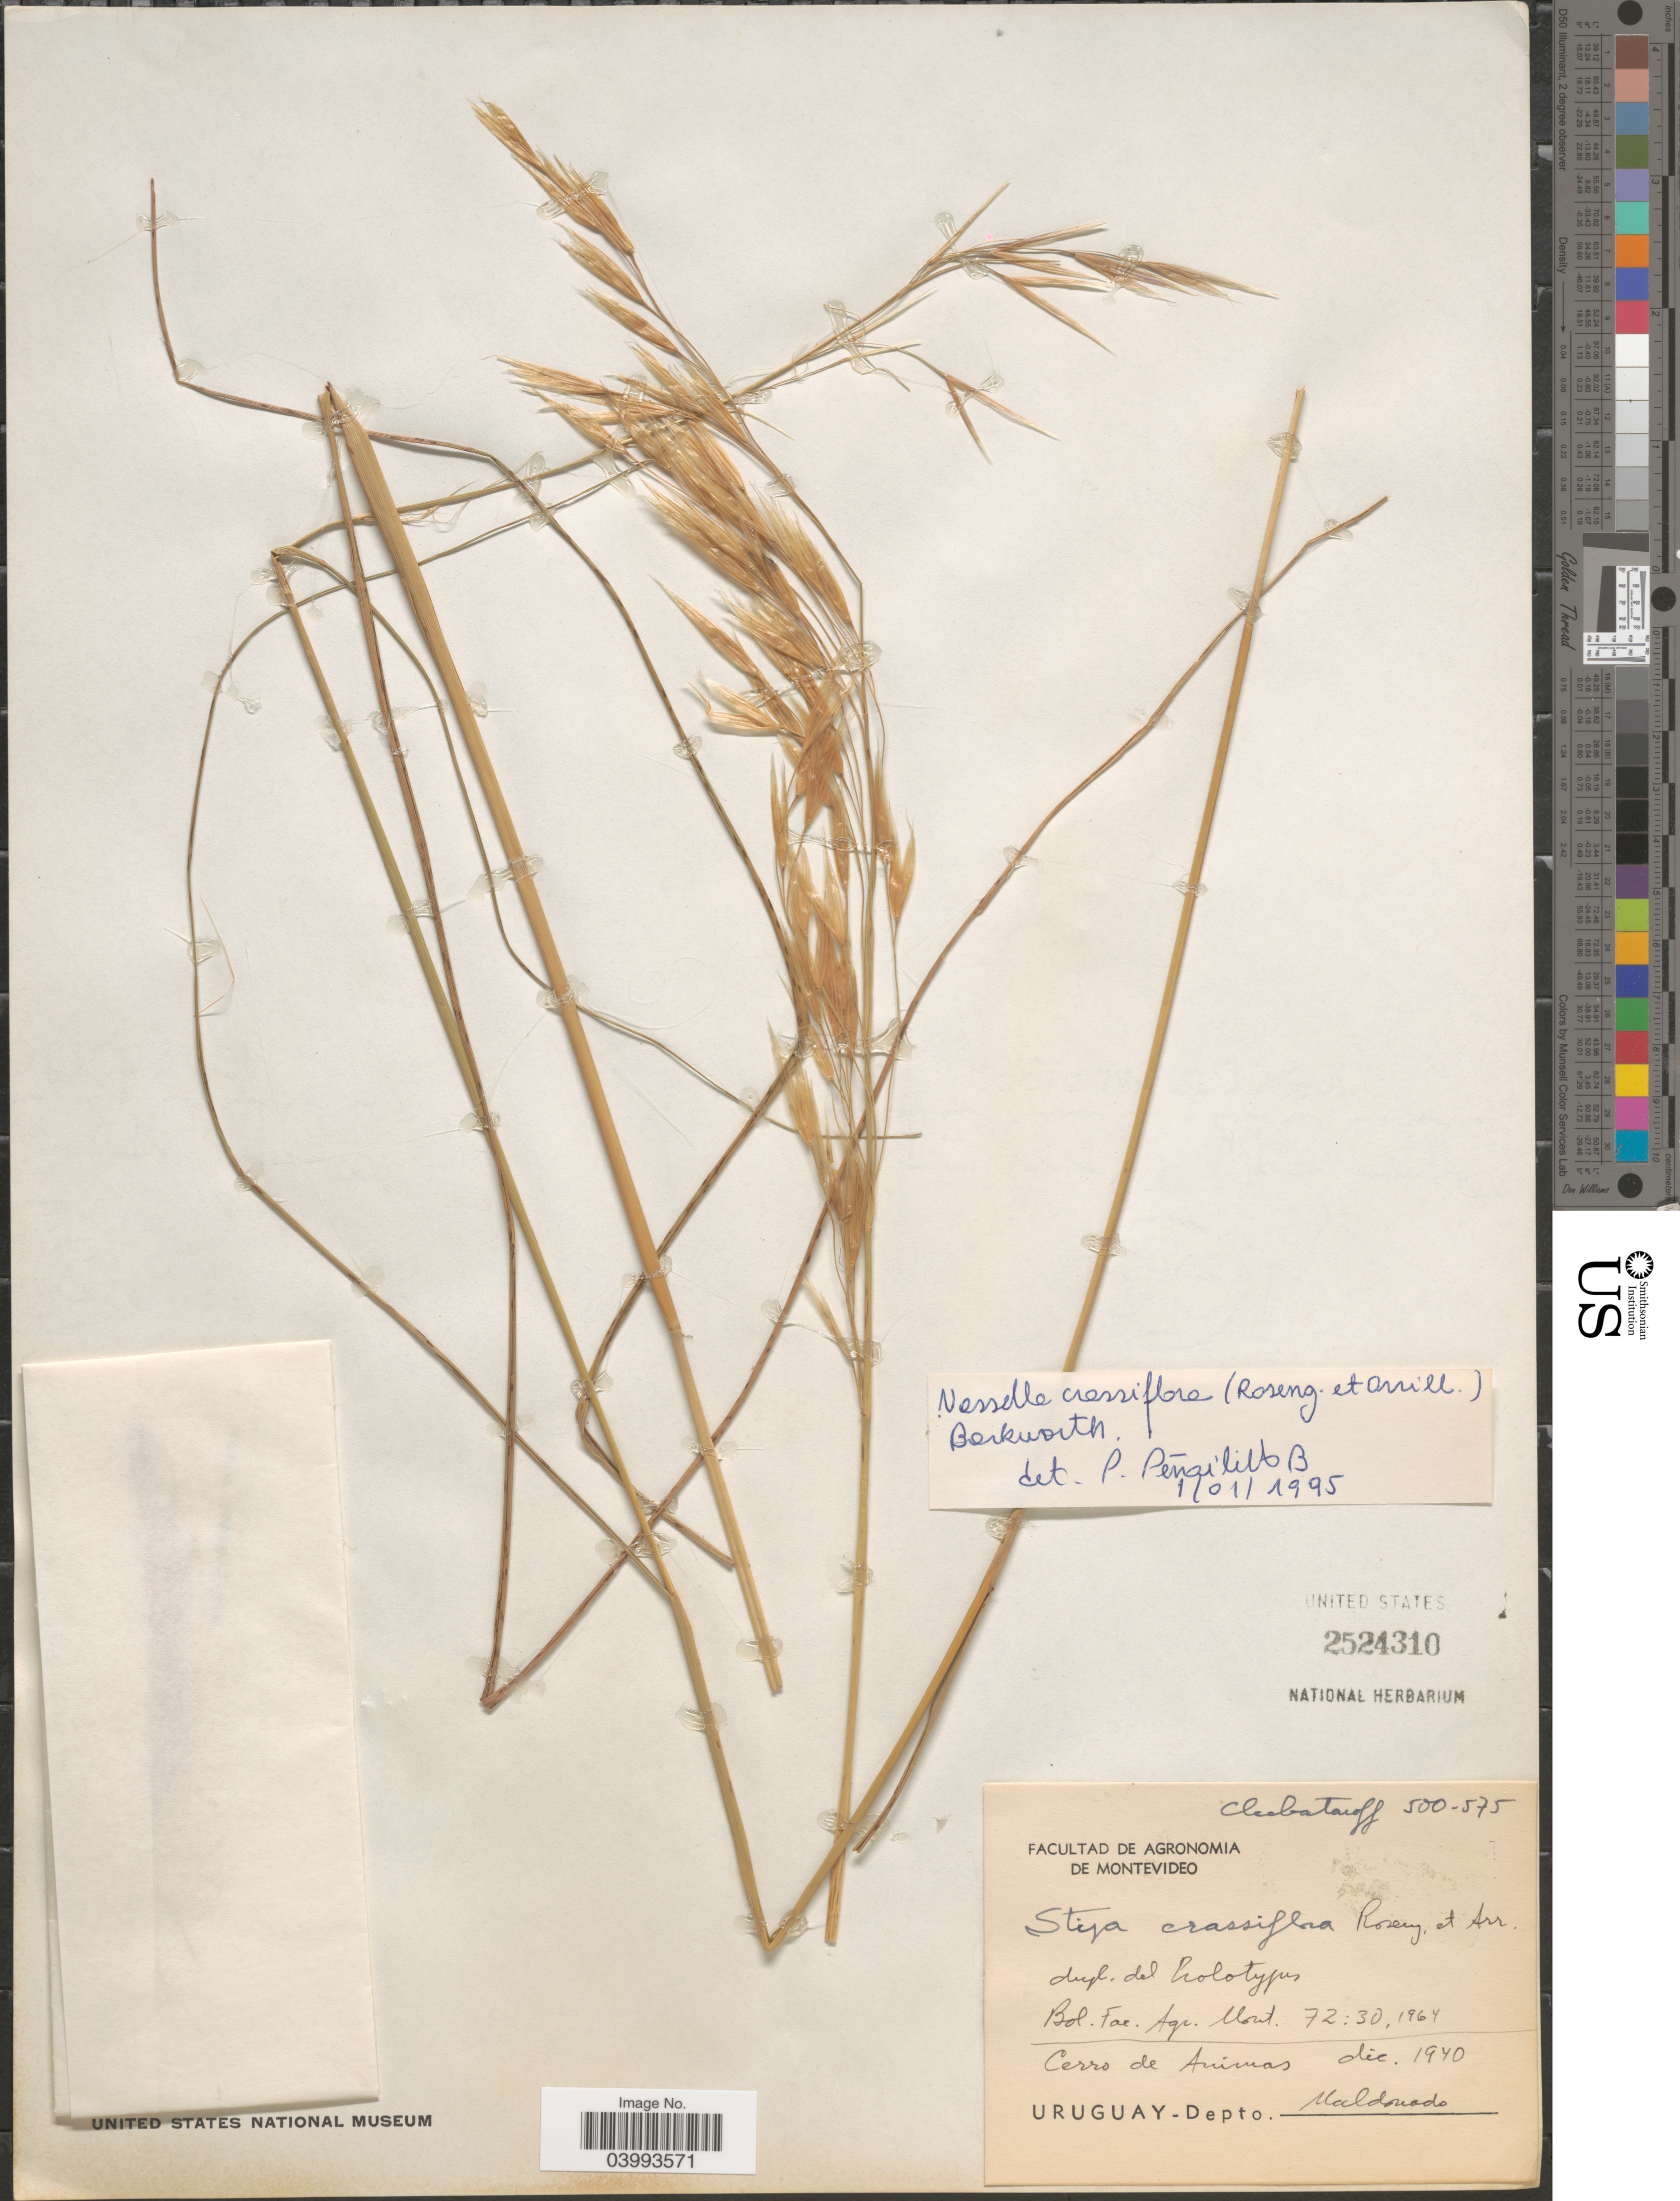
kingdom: Plantae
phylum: Tracheophyta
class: Liliopsida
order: Poales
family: Poaceae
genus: Nassella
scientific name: Nassella crassiflora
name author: (Roseng. & B.R. Arrill.) Barkworth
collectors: Chebataroff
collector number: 500-575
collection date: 1940-12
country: Uruguay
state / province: Maldonado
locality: Cerro de Animas. Depto. Maldonado.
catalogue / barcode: US 2524310